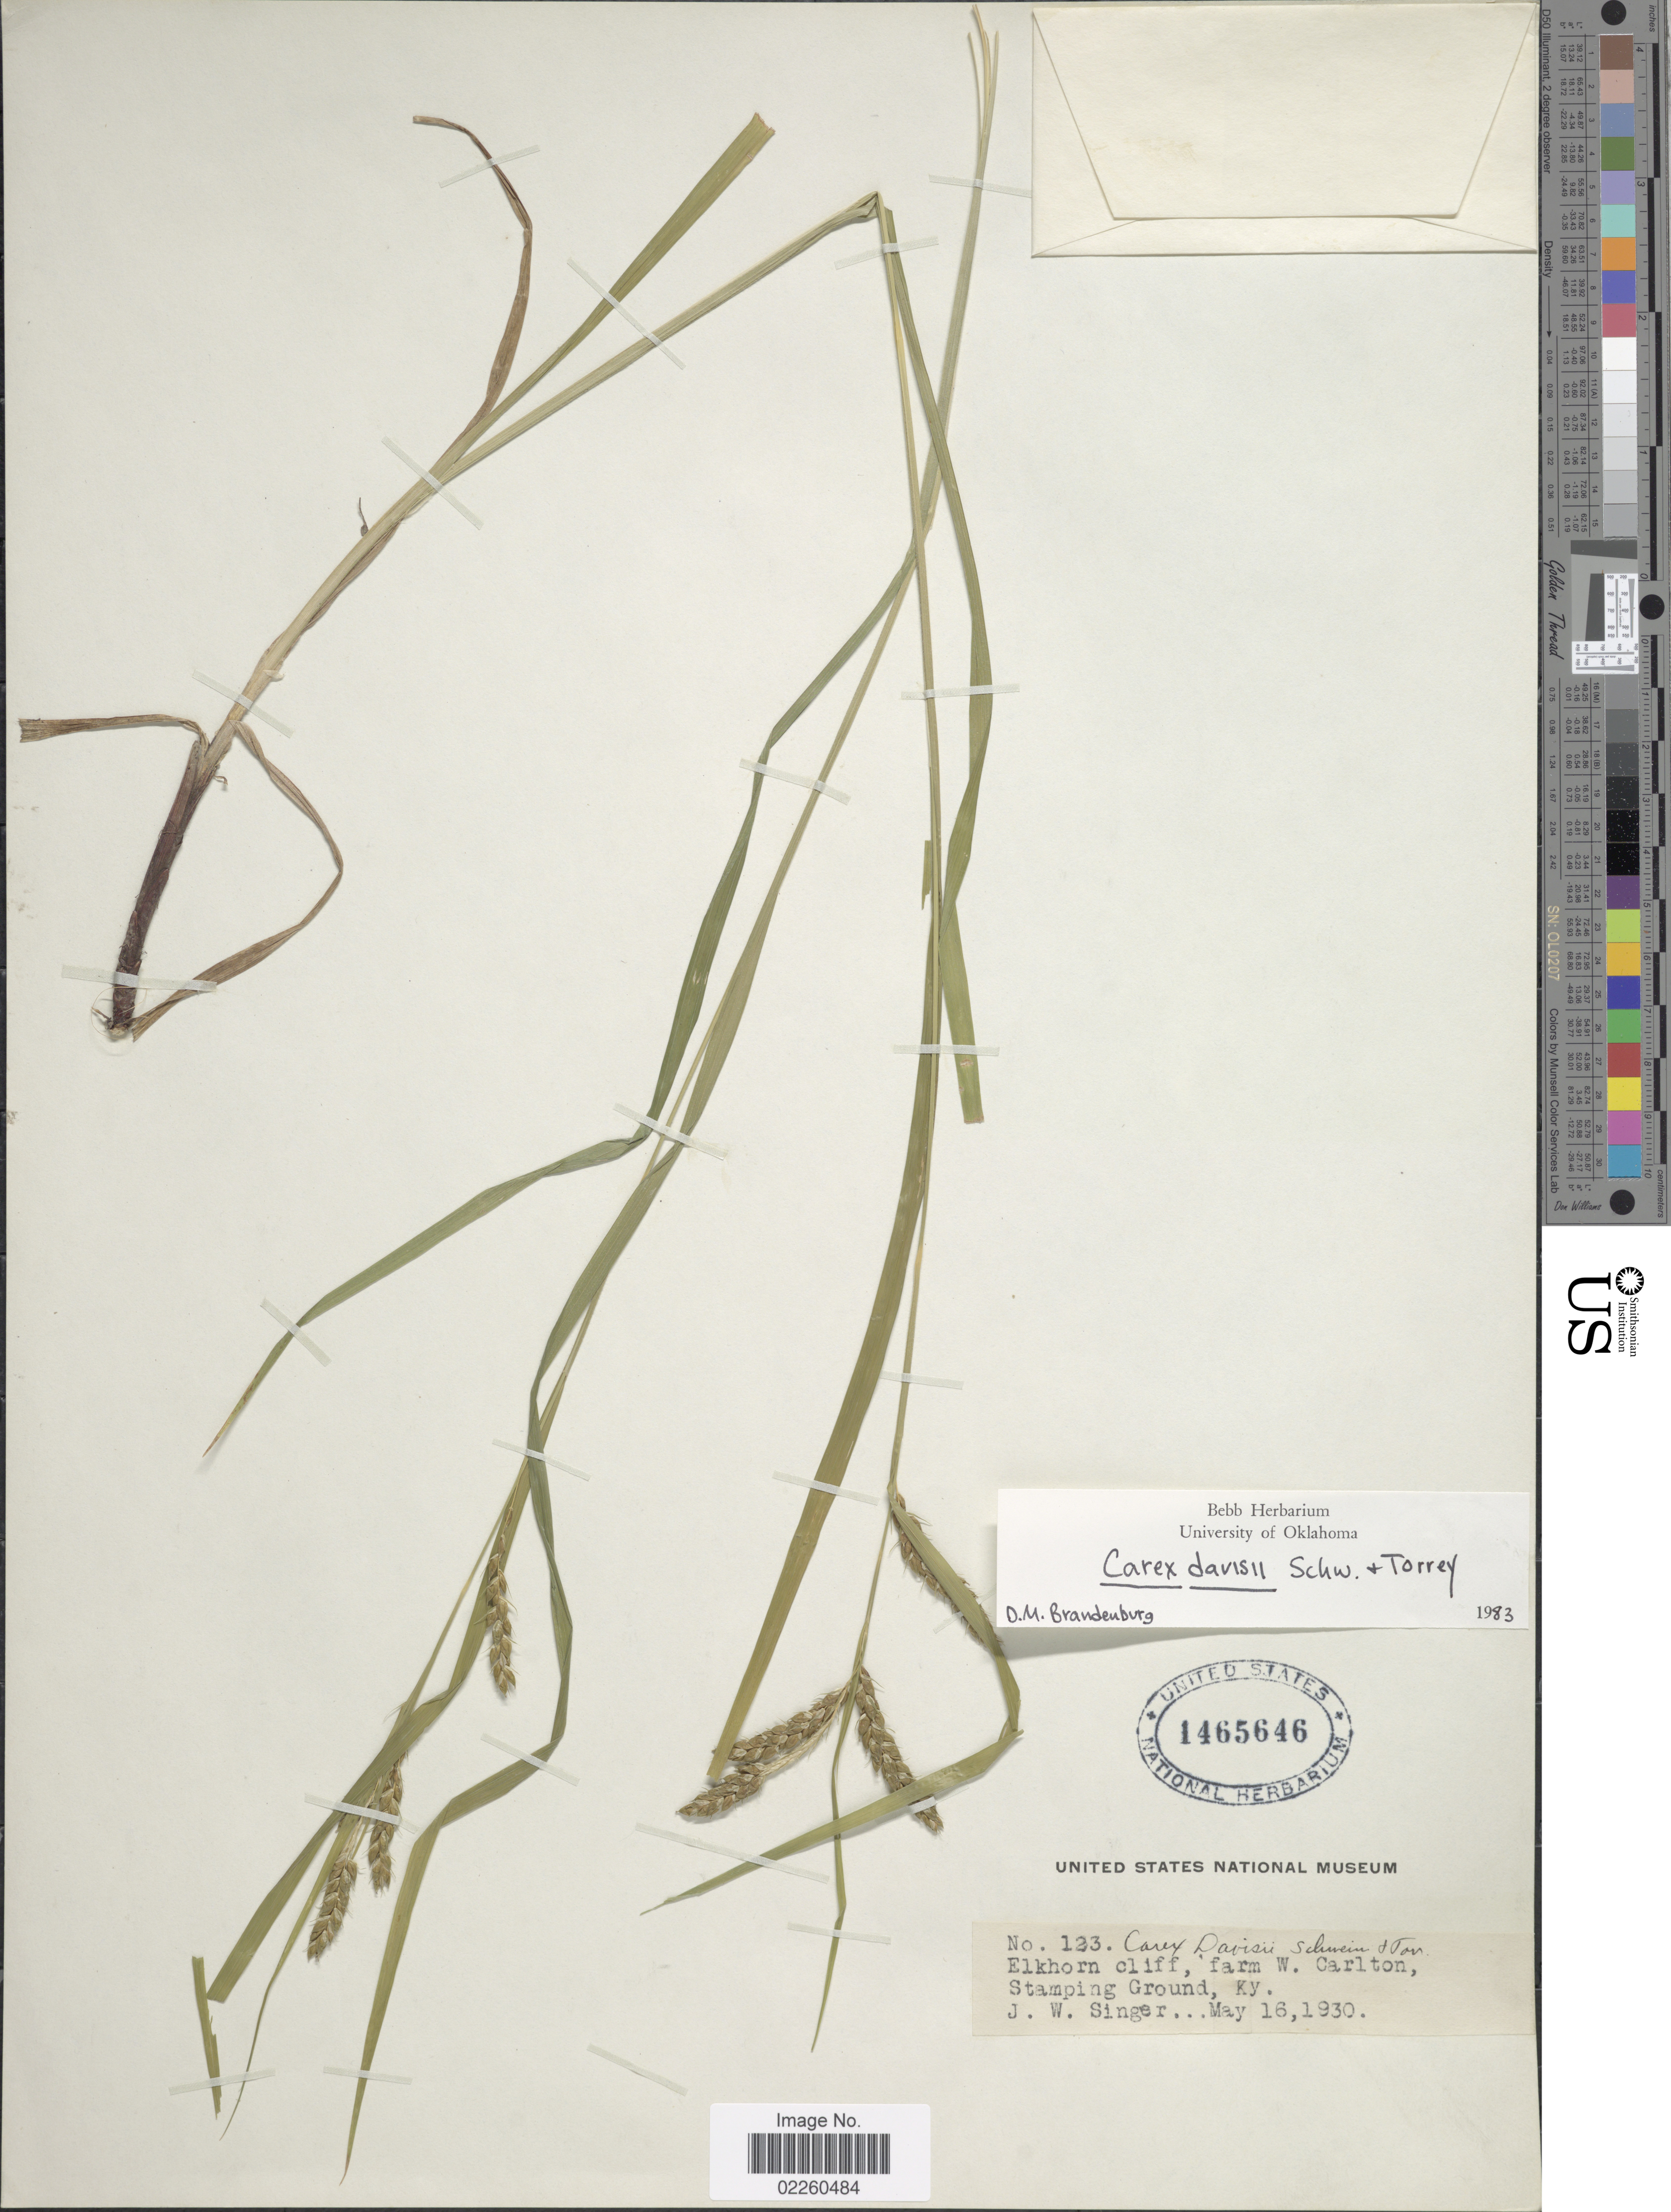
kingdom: Plantae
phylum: Tracheophyta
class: Liliopsida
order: Poales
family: Cyperaceae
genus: Carex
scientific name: Carex davisii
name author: Schwein. & Torr.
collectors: J. EW. Singer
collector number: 123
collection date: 1930-05-16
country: United States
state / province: Kentucky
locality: Elkhorn Cliff, farm W. Carlton, Stamping Ground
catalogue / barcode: US 1465646